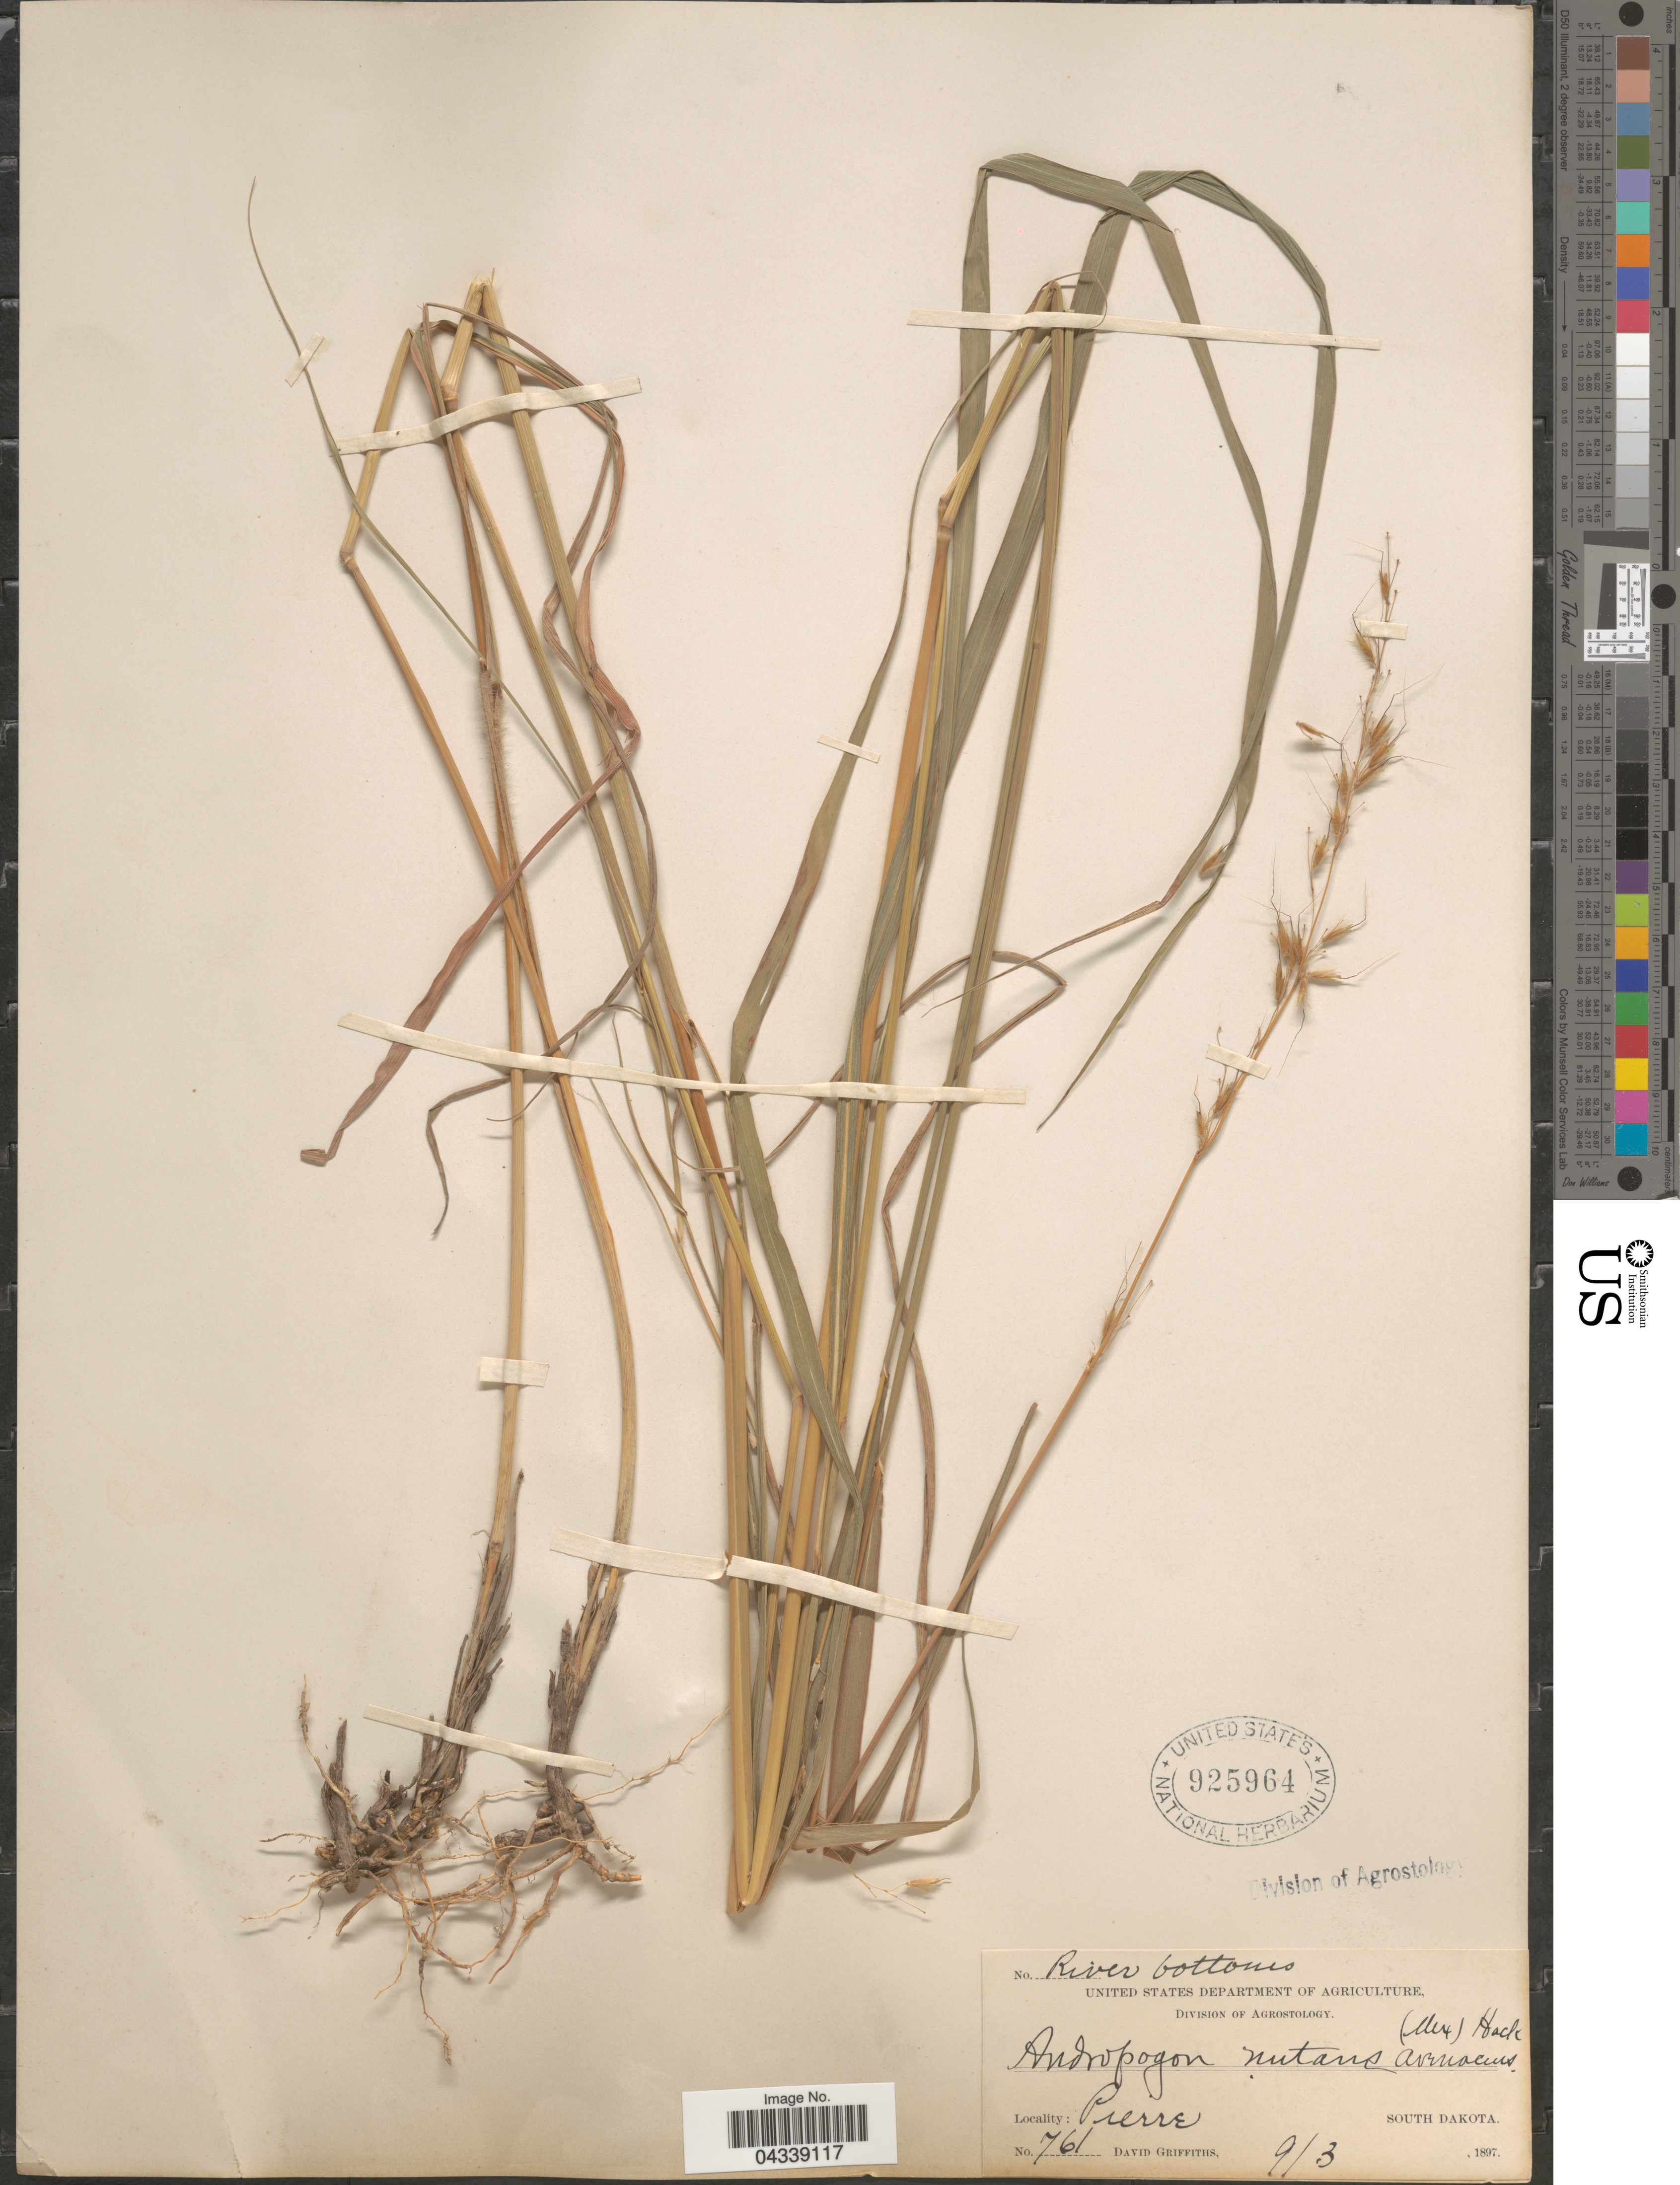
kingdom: Plantae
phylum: Tracheophyta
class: Liliopsida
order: Poales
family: Poaceae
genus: Sorghastrum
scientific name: Sorghastrum nutans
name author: (L.) Nash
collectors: D. Griffiths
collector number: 761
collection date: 1897-09-03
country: United States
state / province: South Dakota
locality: Pierre.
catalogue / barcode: US 925964